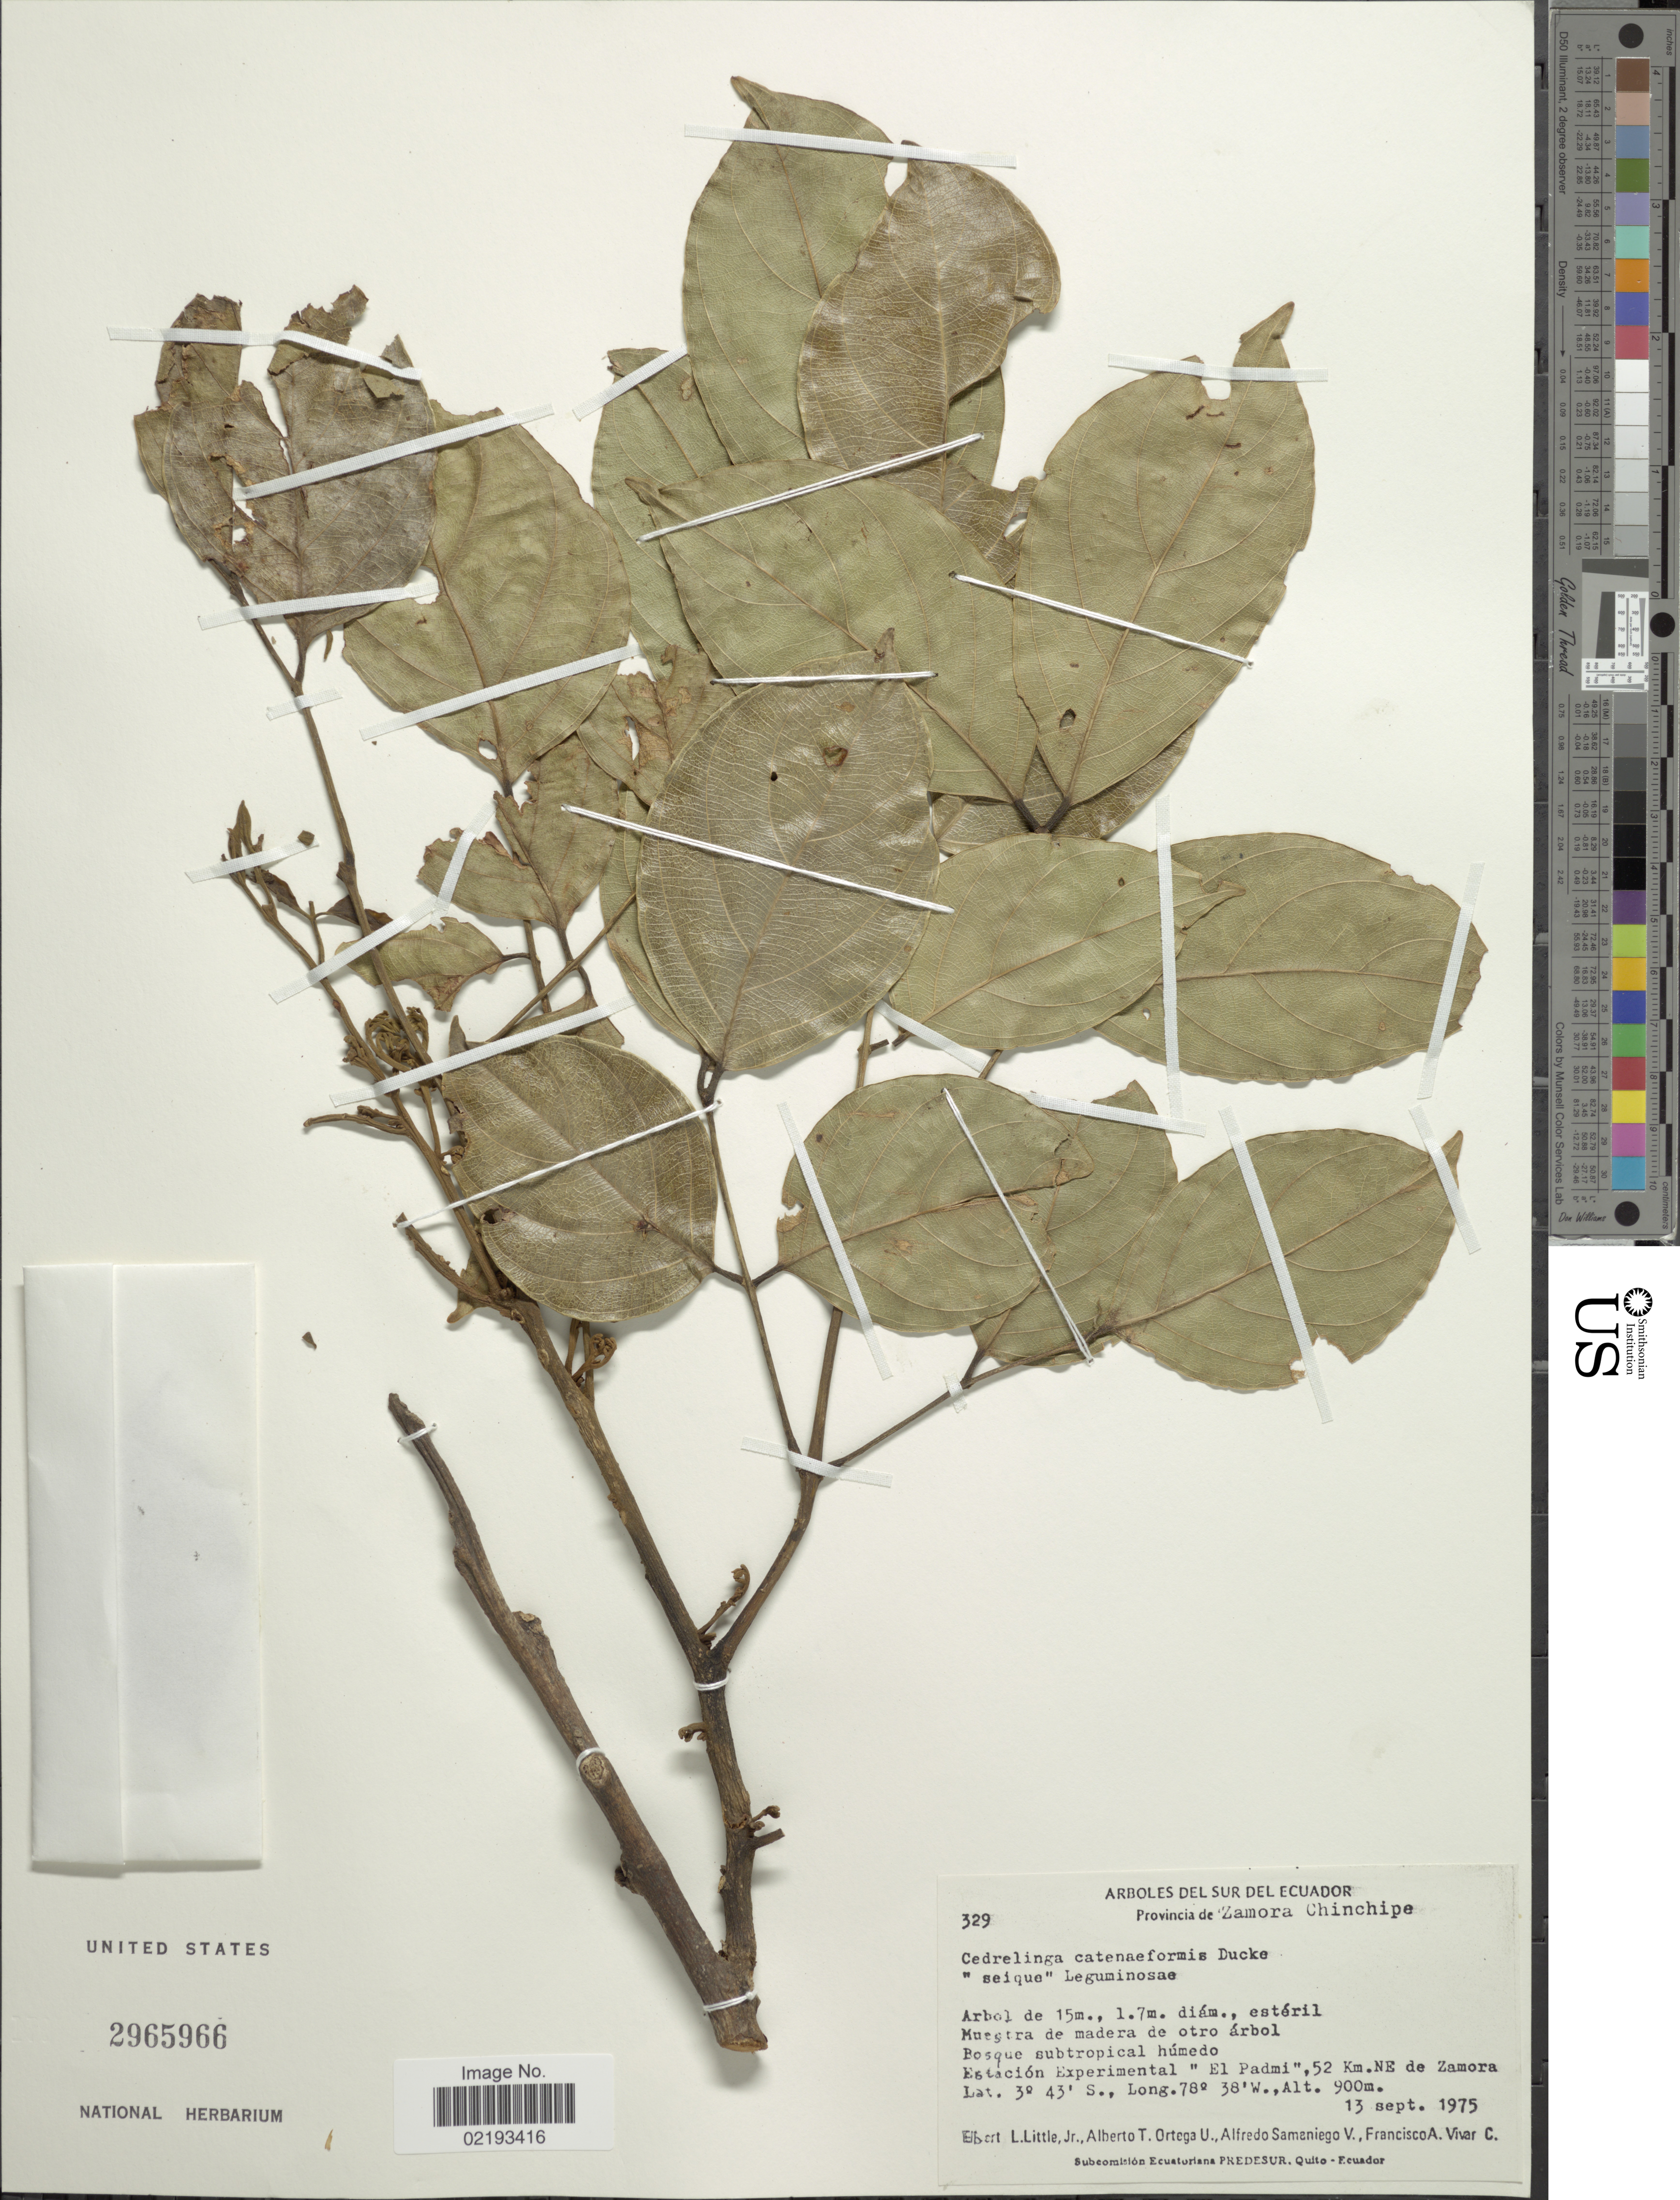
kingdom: Plantae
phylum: Tracheophyta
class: Magnoliopsida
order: Fabales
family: Fabaceae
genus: Cedrelinga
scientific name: Cedrelinga catenaeformis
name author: (Ducke) Ducke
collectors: E. L. Little, A. T. Ortega U., A. Samaniago V. & F. A. Vivar C.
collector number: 329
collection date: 1975-09-13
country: Ecuador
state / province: Zamora-Chinchipe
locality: Muestra de madera de otro árbol. Bosque subtropical húmedo, Estación Experimental 'El Padmi', 52 Km NE de Zamora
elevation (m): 900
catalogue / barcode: US 2965966